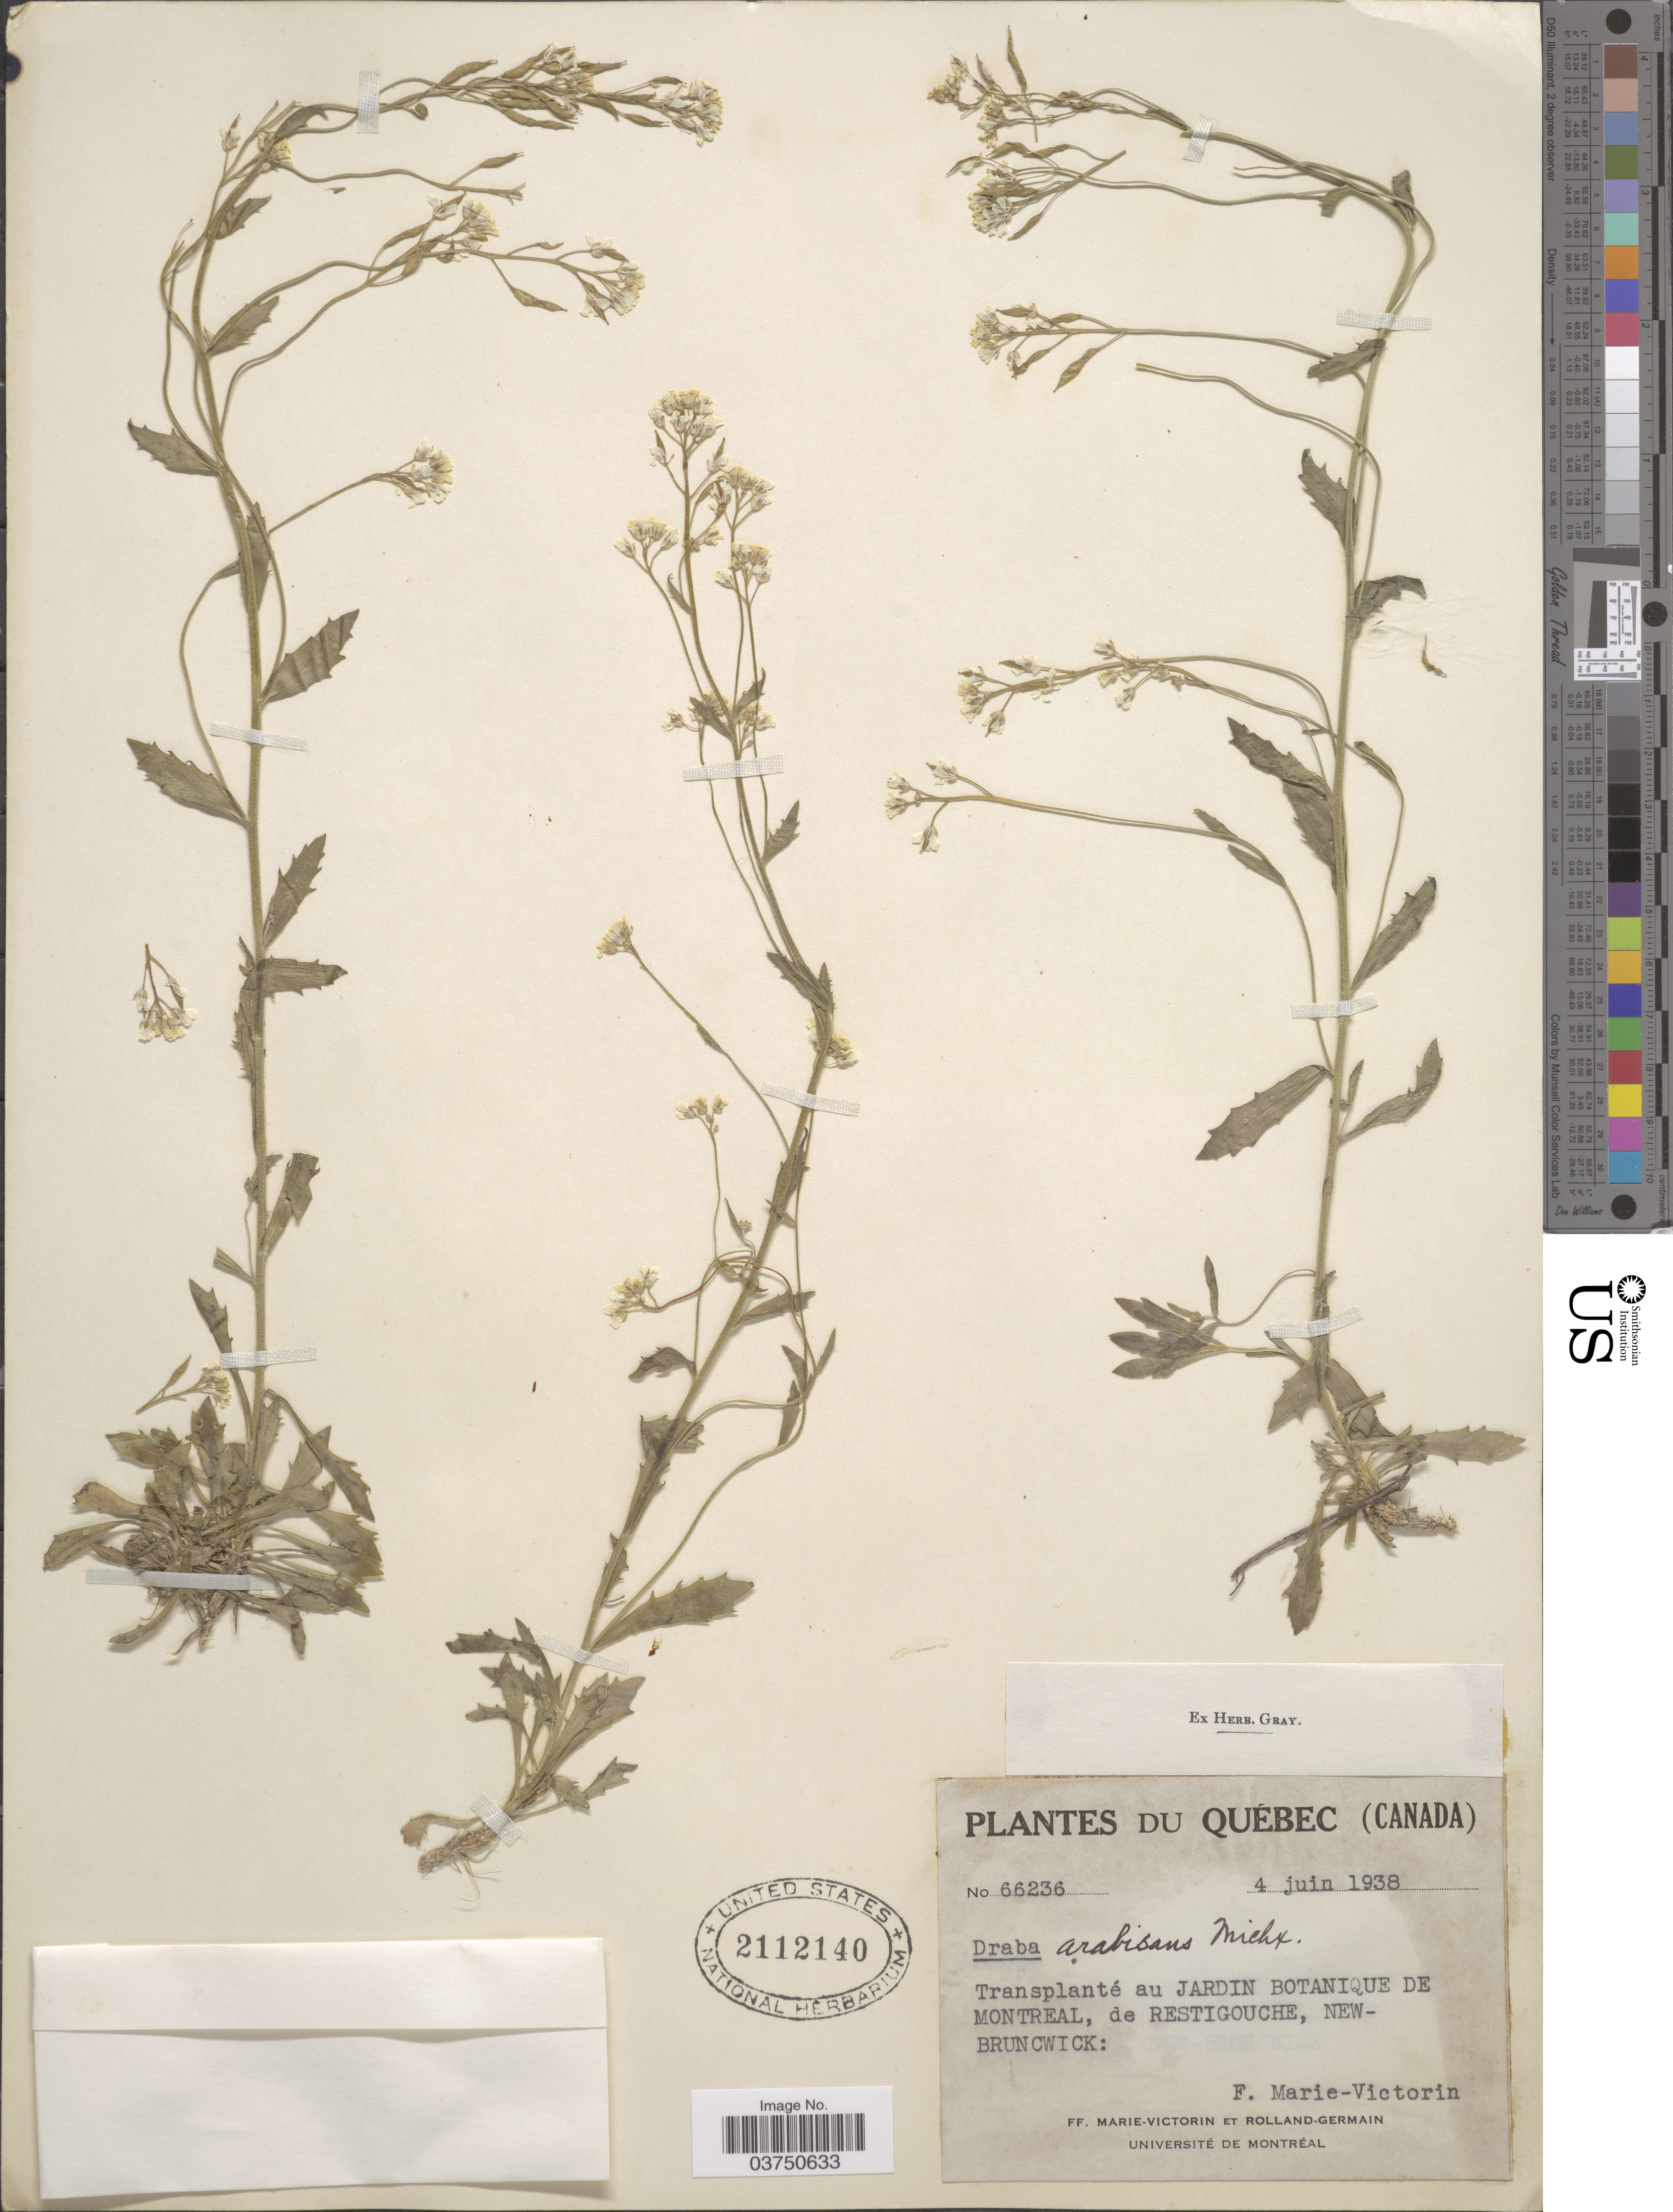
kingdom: Plantae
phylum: Tracheophyta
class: Magnoliopsida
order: Brassicales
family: Brassicaceae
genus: Draba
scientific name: Draba arabisans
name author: Michx.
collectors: F. Marie-Victorin, F. Marie-Victorin & Rolland-Germain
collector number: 66236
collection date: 1938-06-04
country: Canada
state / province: Quebec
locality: Transplanté au Jardin Botanique de Montreal, de Restigouche, New Bruncwick.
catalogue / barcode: US 2112140